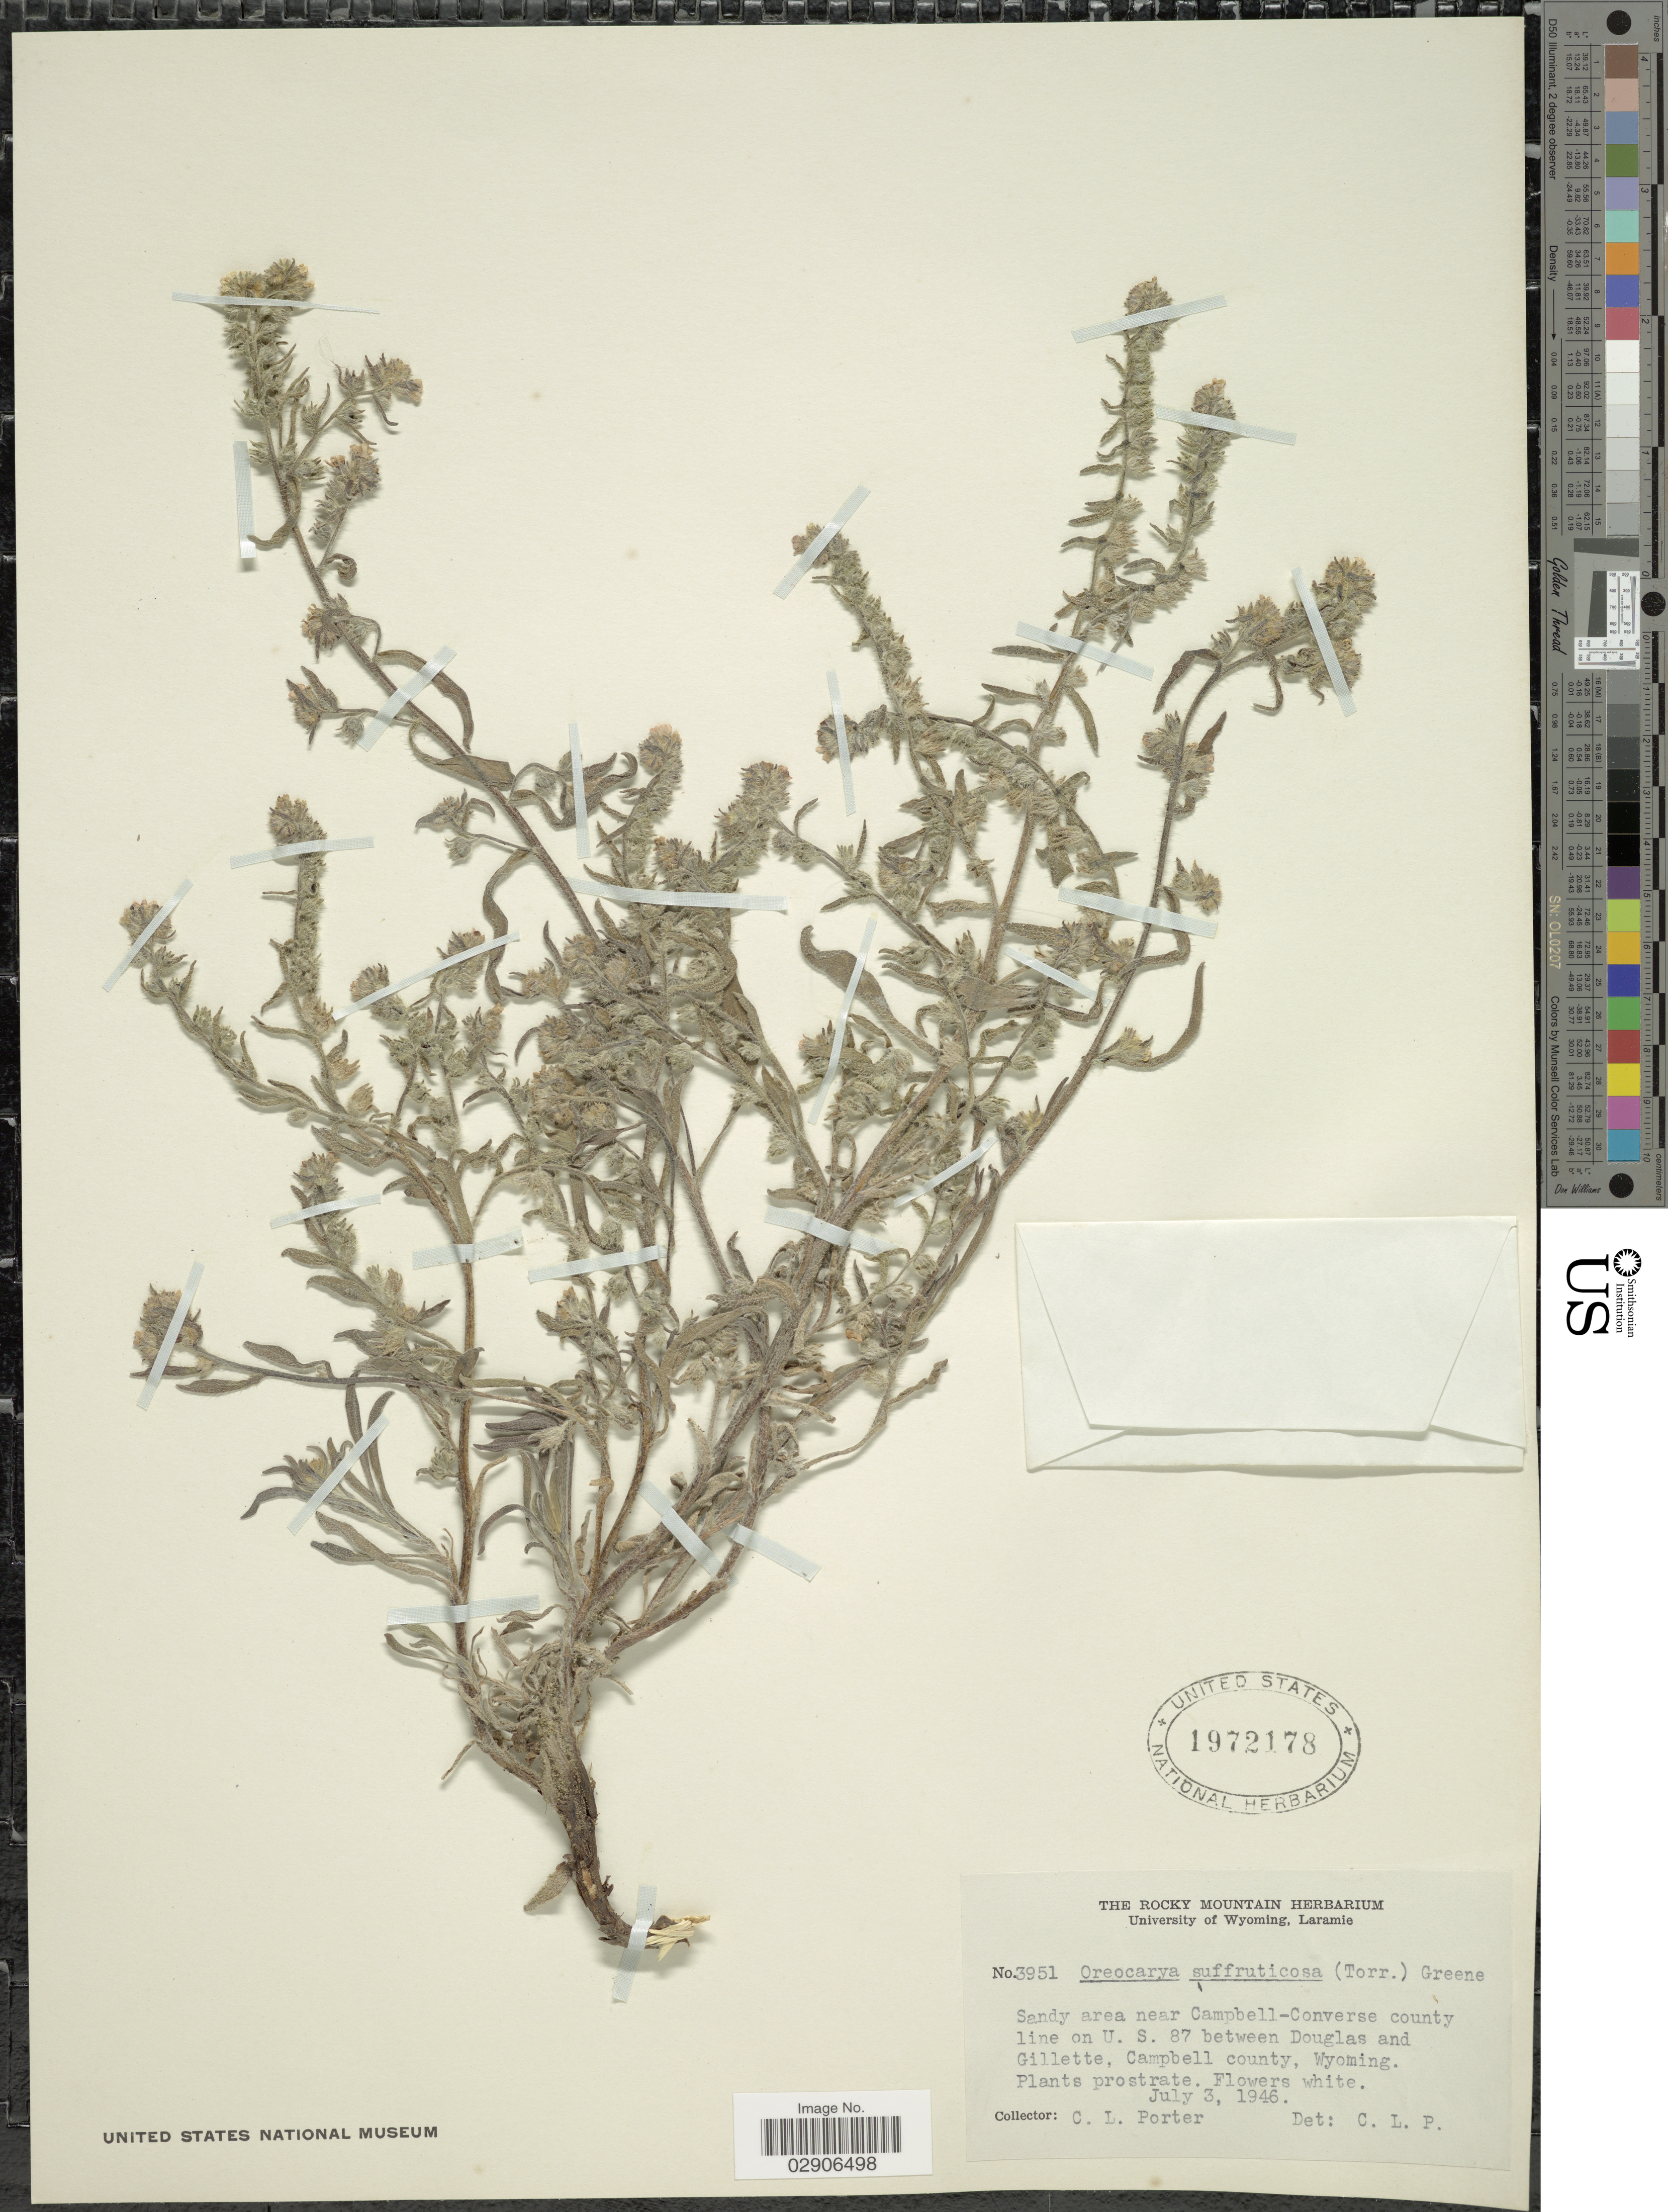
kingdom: Plantae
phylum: Tracheophyta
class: Magnoliopsida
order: Boraginales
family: Boraginaceae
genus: Oreocarya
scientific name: Oreocarya suffruticosa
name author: (Torr.) Greene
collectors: C. L. Porter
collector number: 3951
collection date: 1946-07-03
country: United States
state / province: Wyoming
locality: Sandy area near Campbell-Converse county line on U. S. 87 between Douglas and Gillette, Campbell county.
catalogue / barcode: US 1972178